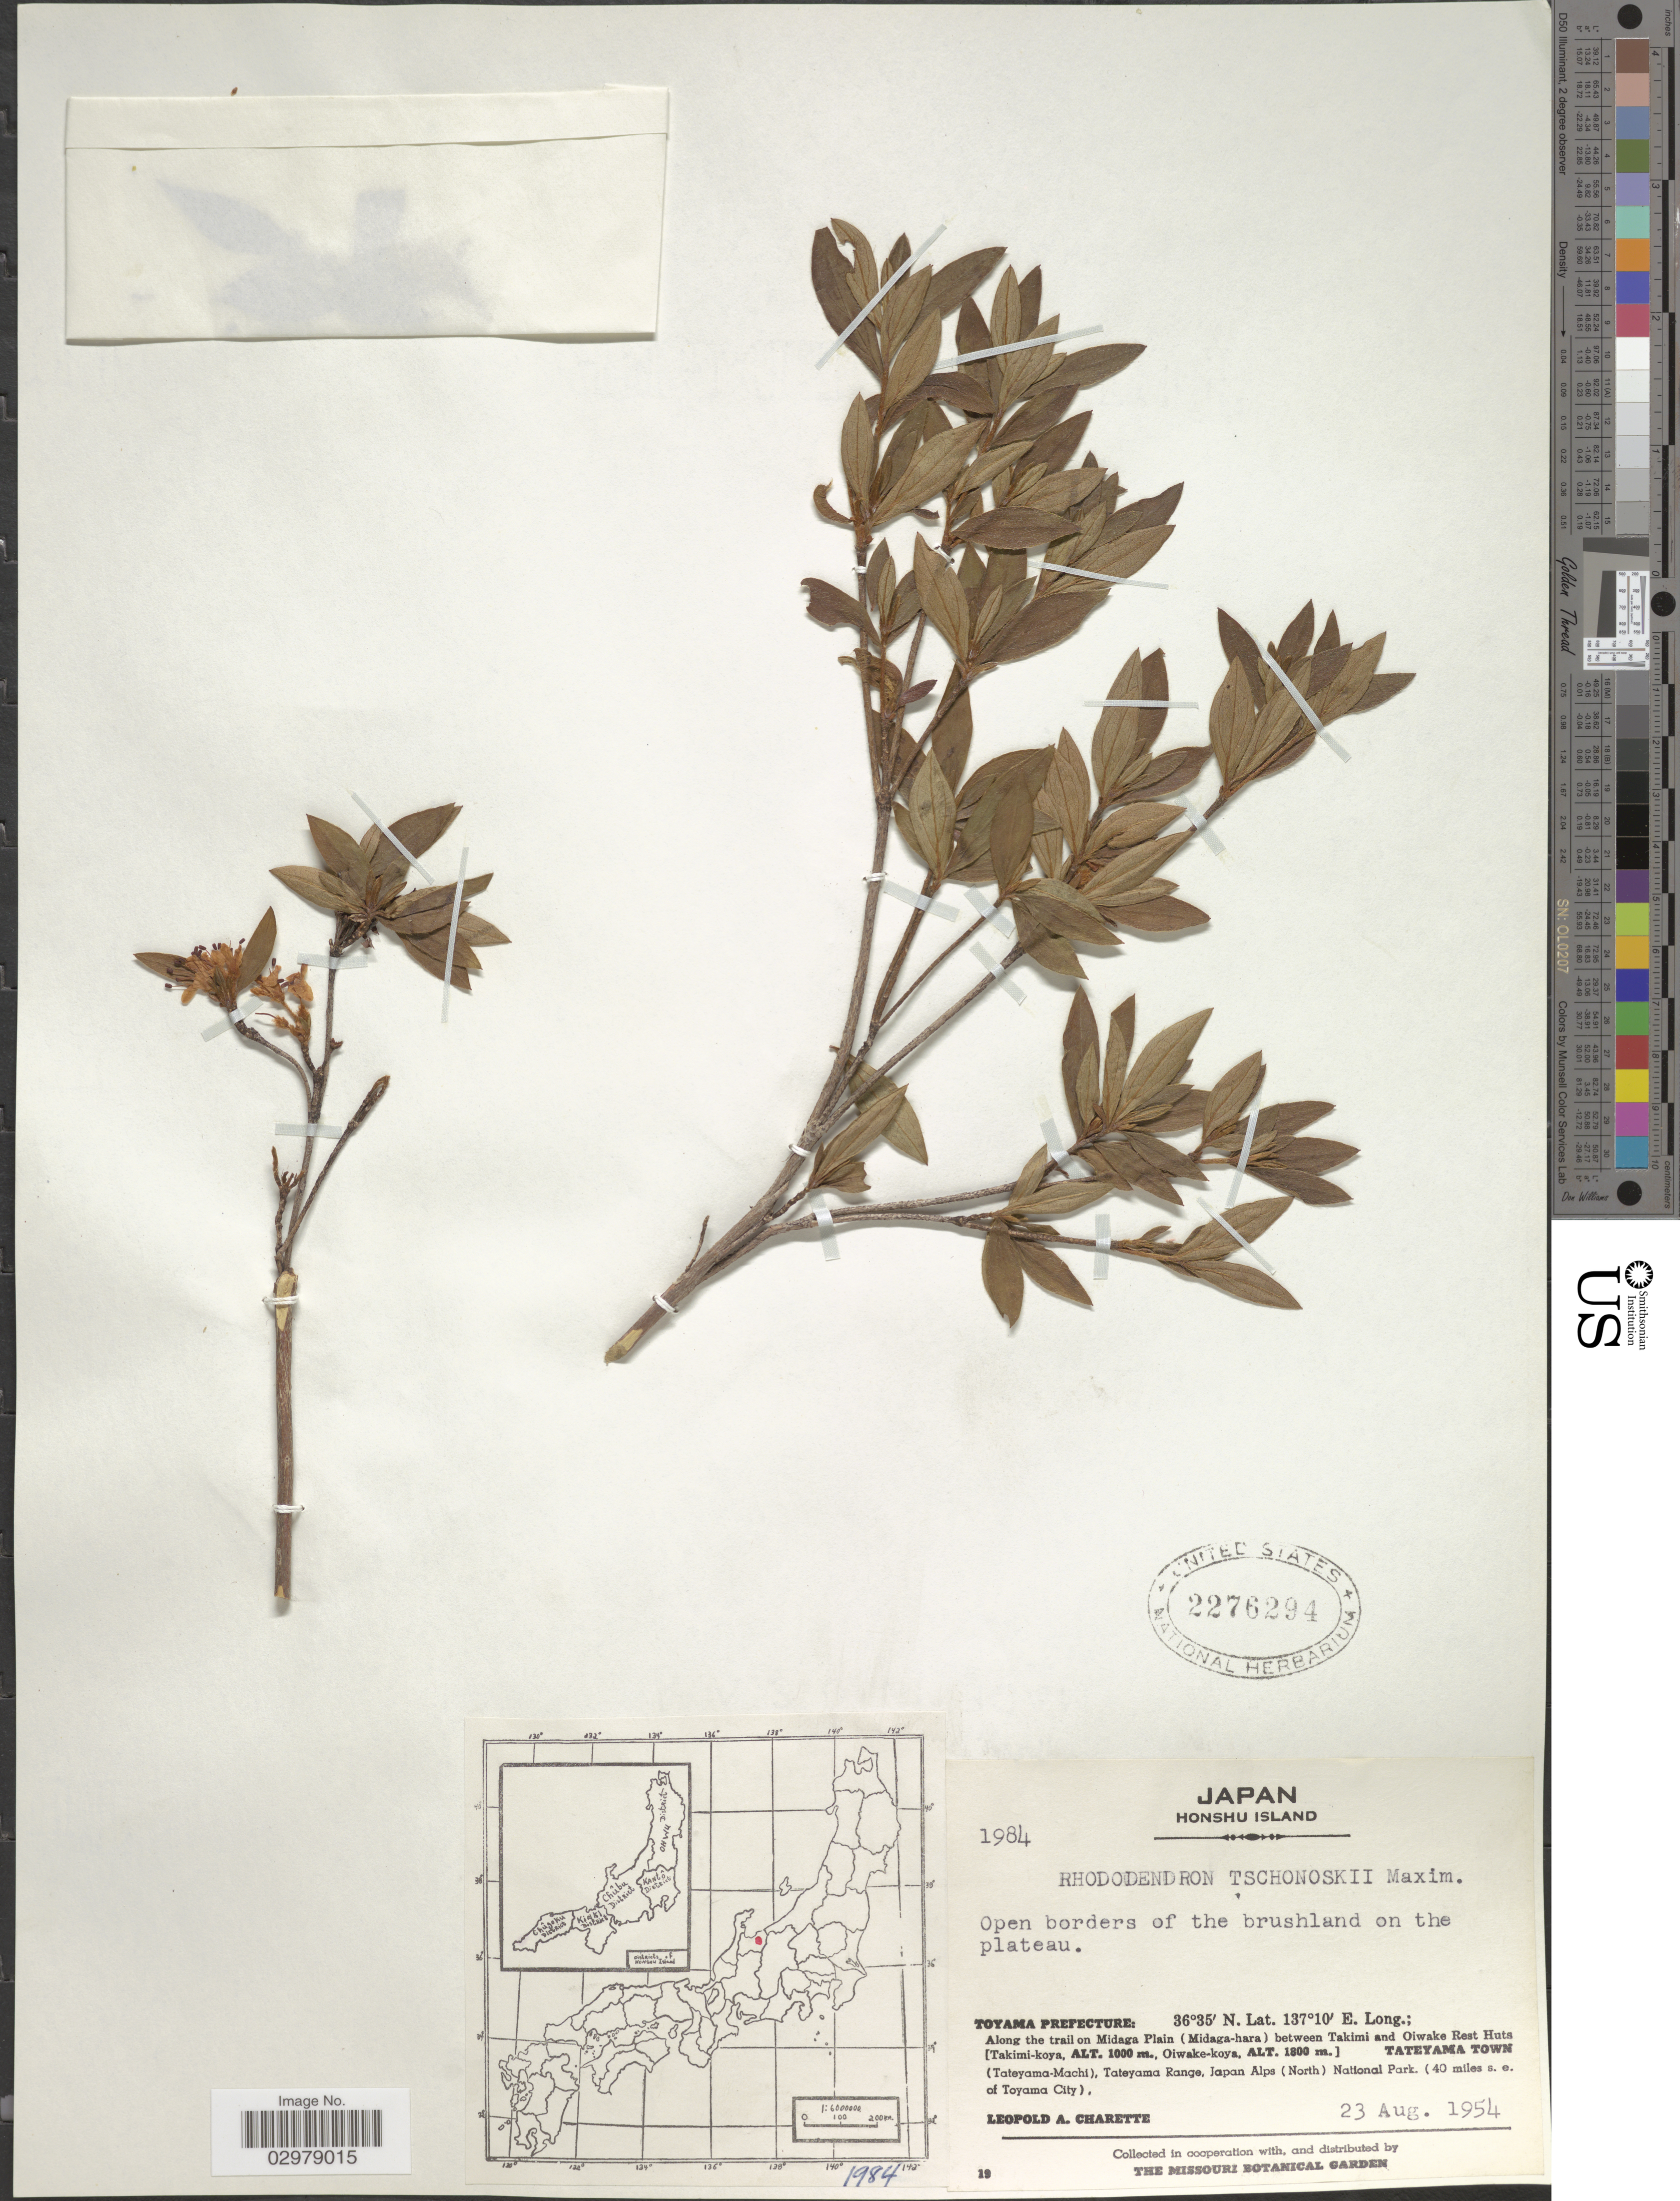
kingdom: Plantae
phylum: Tracheophyta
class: Magnoliopsida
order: Ericales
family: Ericaceae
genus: Rhododendron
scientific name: Rhododendron tschonoskii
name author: Maxim.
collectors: L. A. Charette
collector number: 1984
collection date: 1954-08-23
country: Japan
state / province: Toyama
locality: Honshu Island. Open borders of the brushland on the plateau. Toyama Prefecture: Along the trail on Midaga Plain (Midaga-hara) between Takimi and Oiwake Rest Huts [Takimi-koya]., Oiwake-koya, Tateyama Town (Tateyama-Machi), Tateyama Range, Japan Alpe (North) National Park. (40 miles s.e. of Toyama City)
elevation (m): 1000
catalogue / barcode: US 2276294